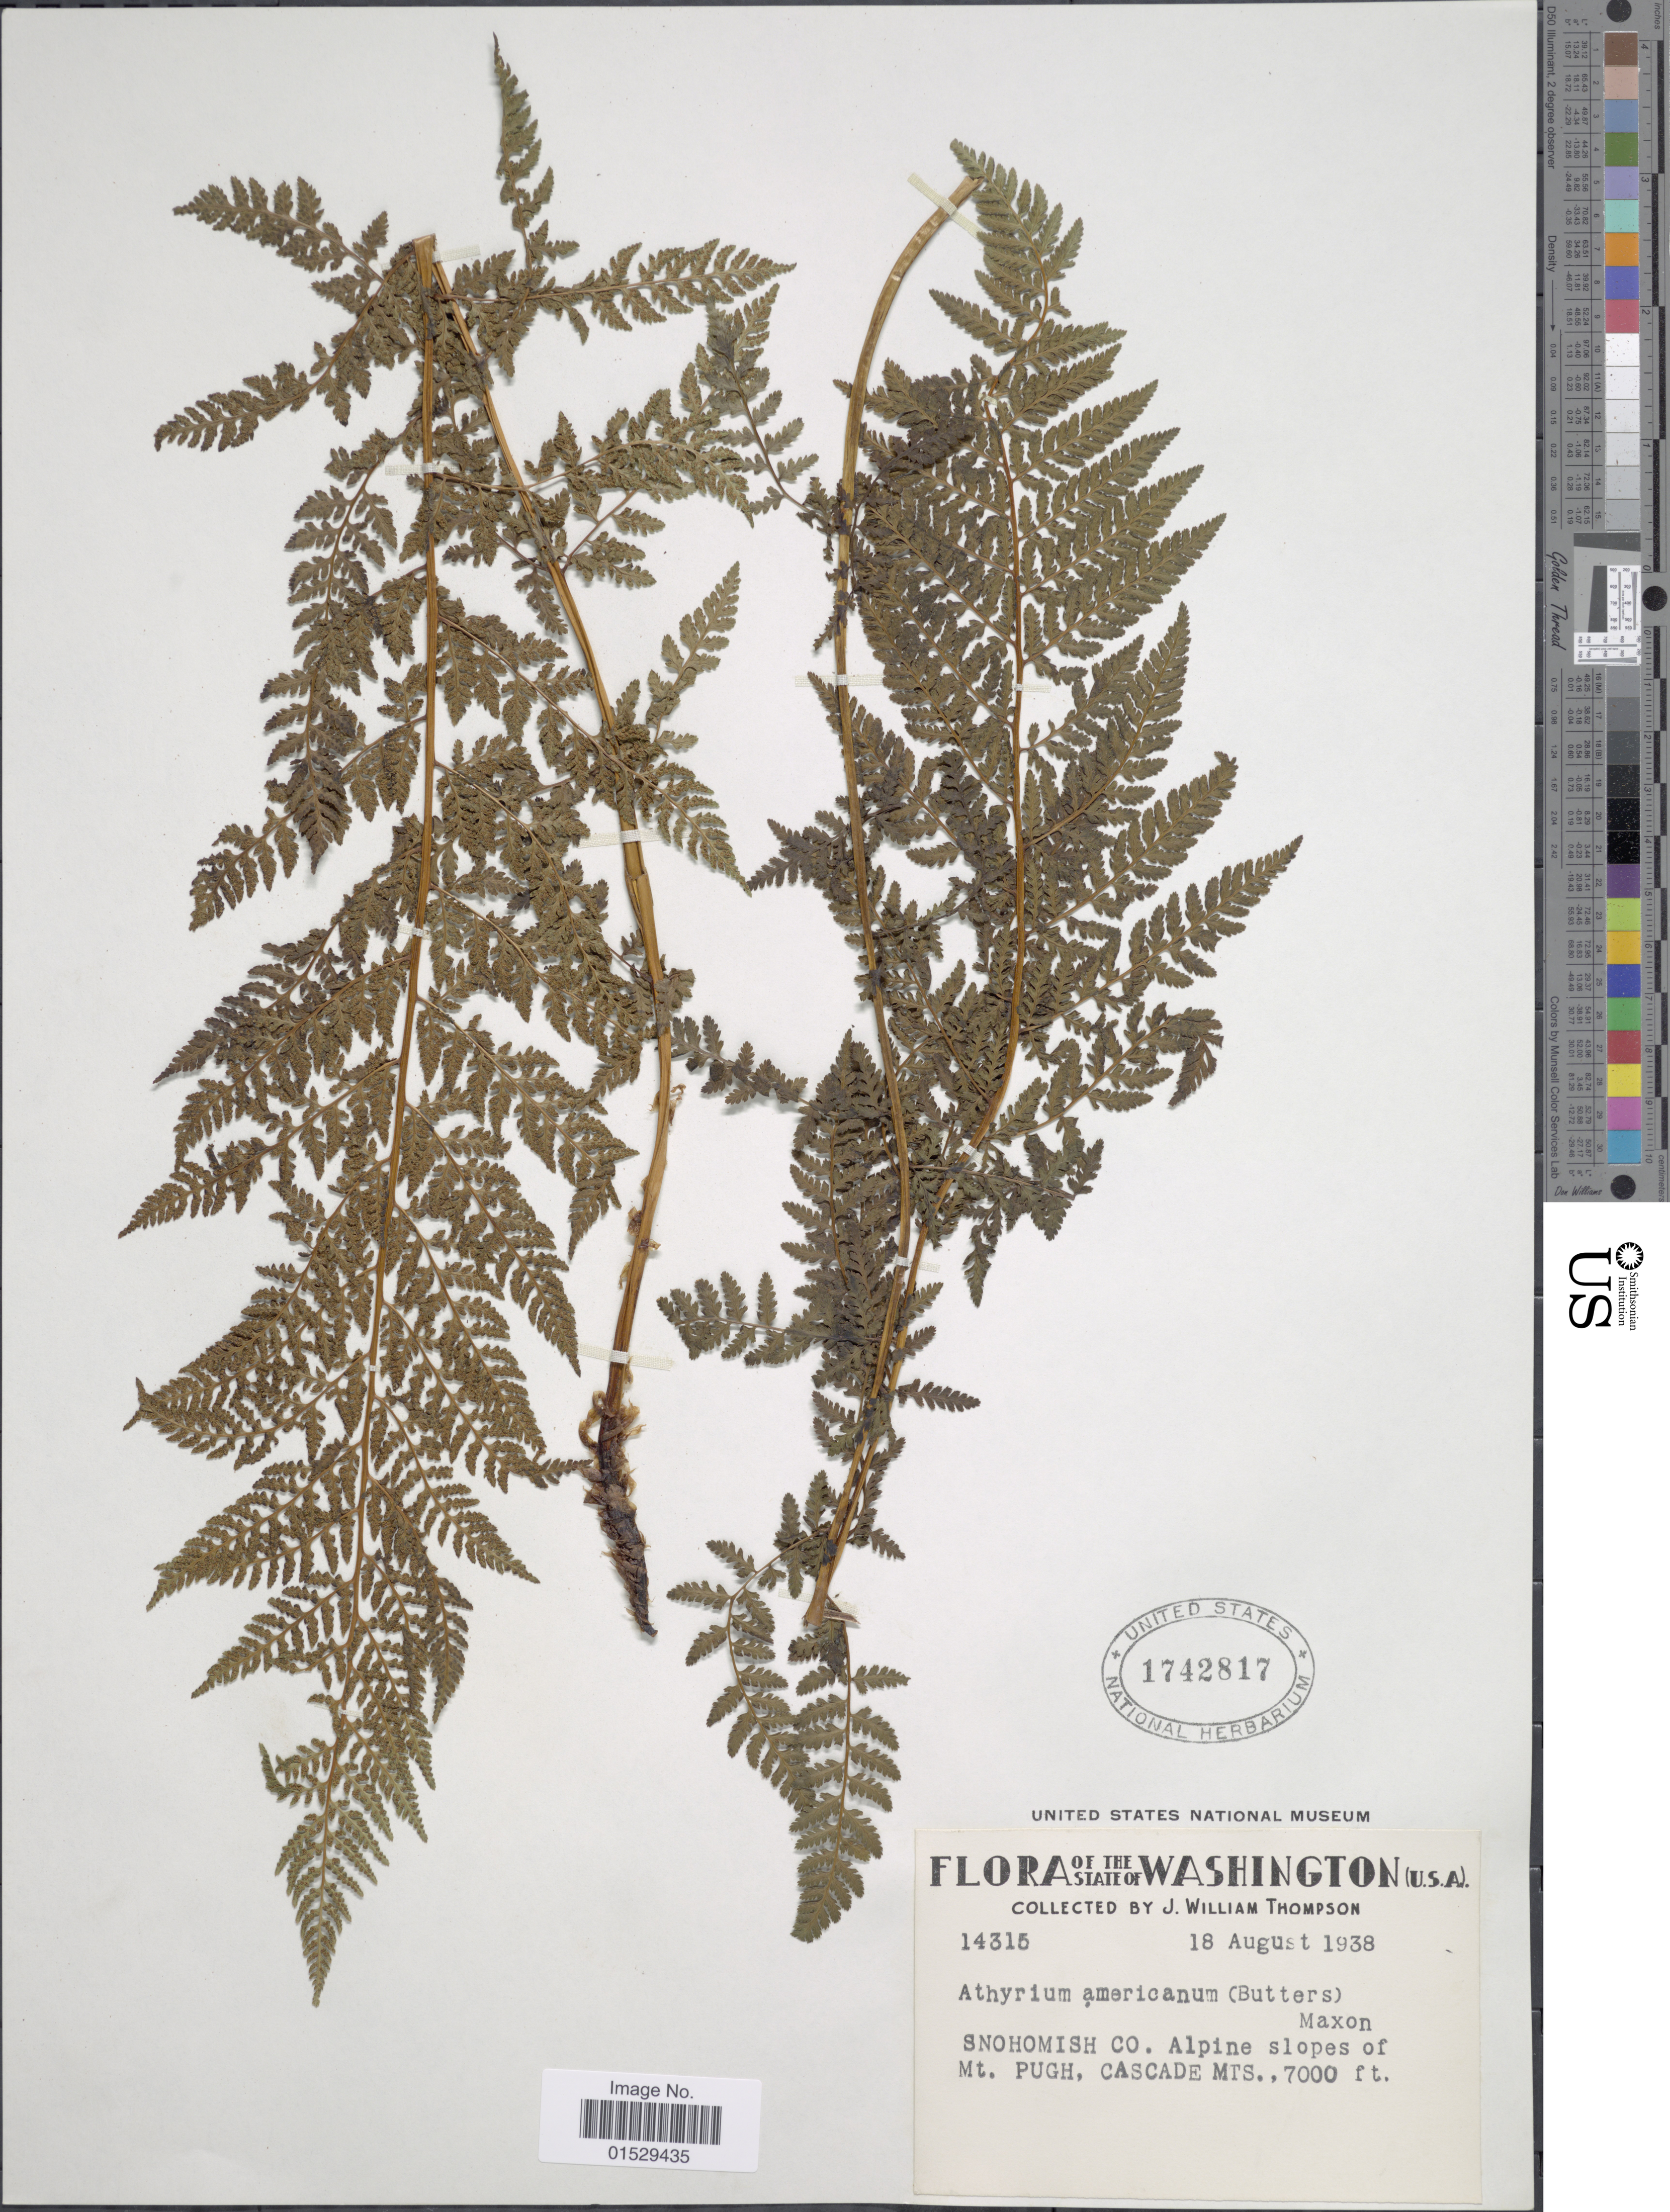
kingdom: Plantae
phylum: Tracheophyta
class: Polypodiopsida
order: Polypodiales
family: Athyriaceae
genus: Athyrium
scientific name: Athyrium distentifolilum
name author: Tausch ex Opiz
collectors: J. W. Thompson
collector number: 14315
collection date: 1938-08-18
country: United States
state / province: Washington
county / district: Snohomish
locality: State of Washington (U.S.A.), Snohomish Co., Alpine slopes of Mt. Pugh, Cascade Mts.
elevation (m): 2134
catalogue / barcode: US 1742817